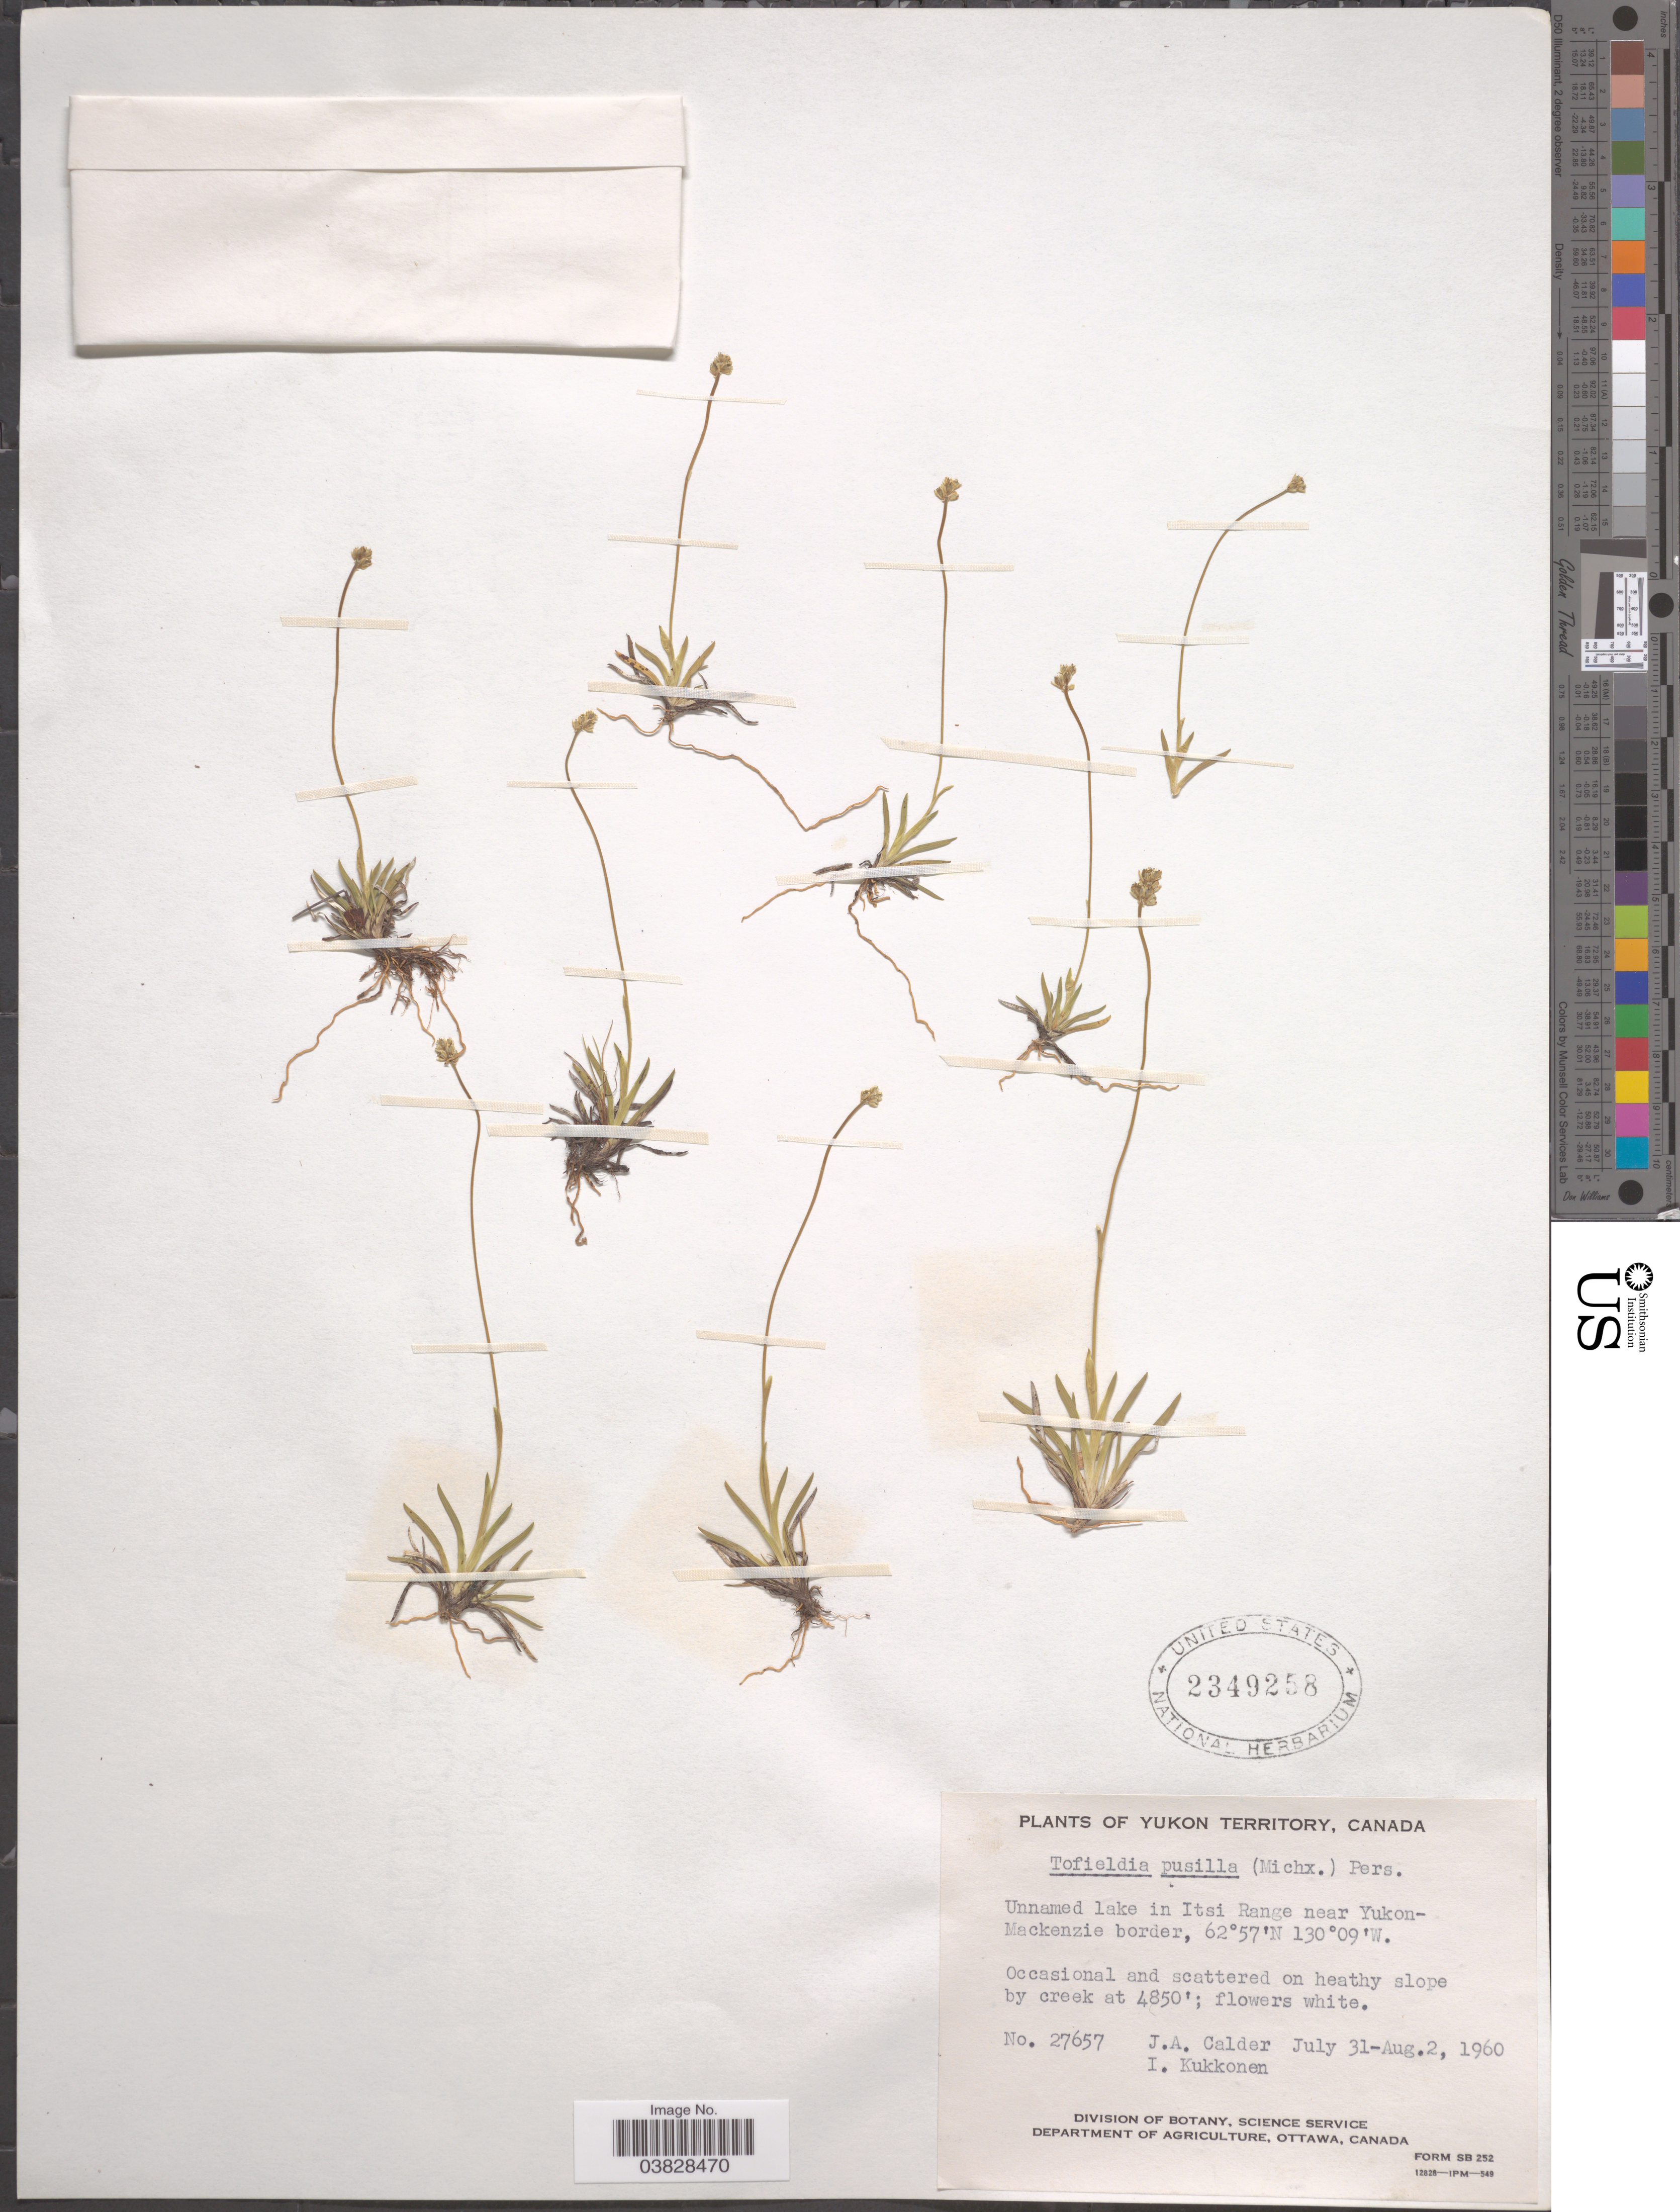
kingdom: Plantae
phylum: Tracheophyta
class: Liliopsida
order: Alismatales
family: Tofieldiaceae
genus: Tofieldia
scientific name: Tofieldia pusilla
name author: (Michx.) Pers.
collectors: J. A. Calder & I. Kukkonen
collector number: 27657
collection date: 1960-07-31/1960-08-02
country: Canada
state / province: Yukon Territory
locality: Unnamed lake in Itsi Range near Yukon-Mackenzie border.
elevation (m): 1478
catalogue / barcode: US 2349258